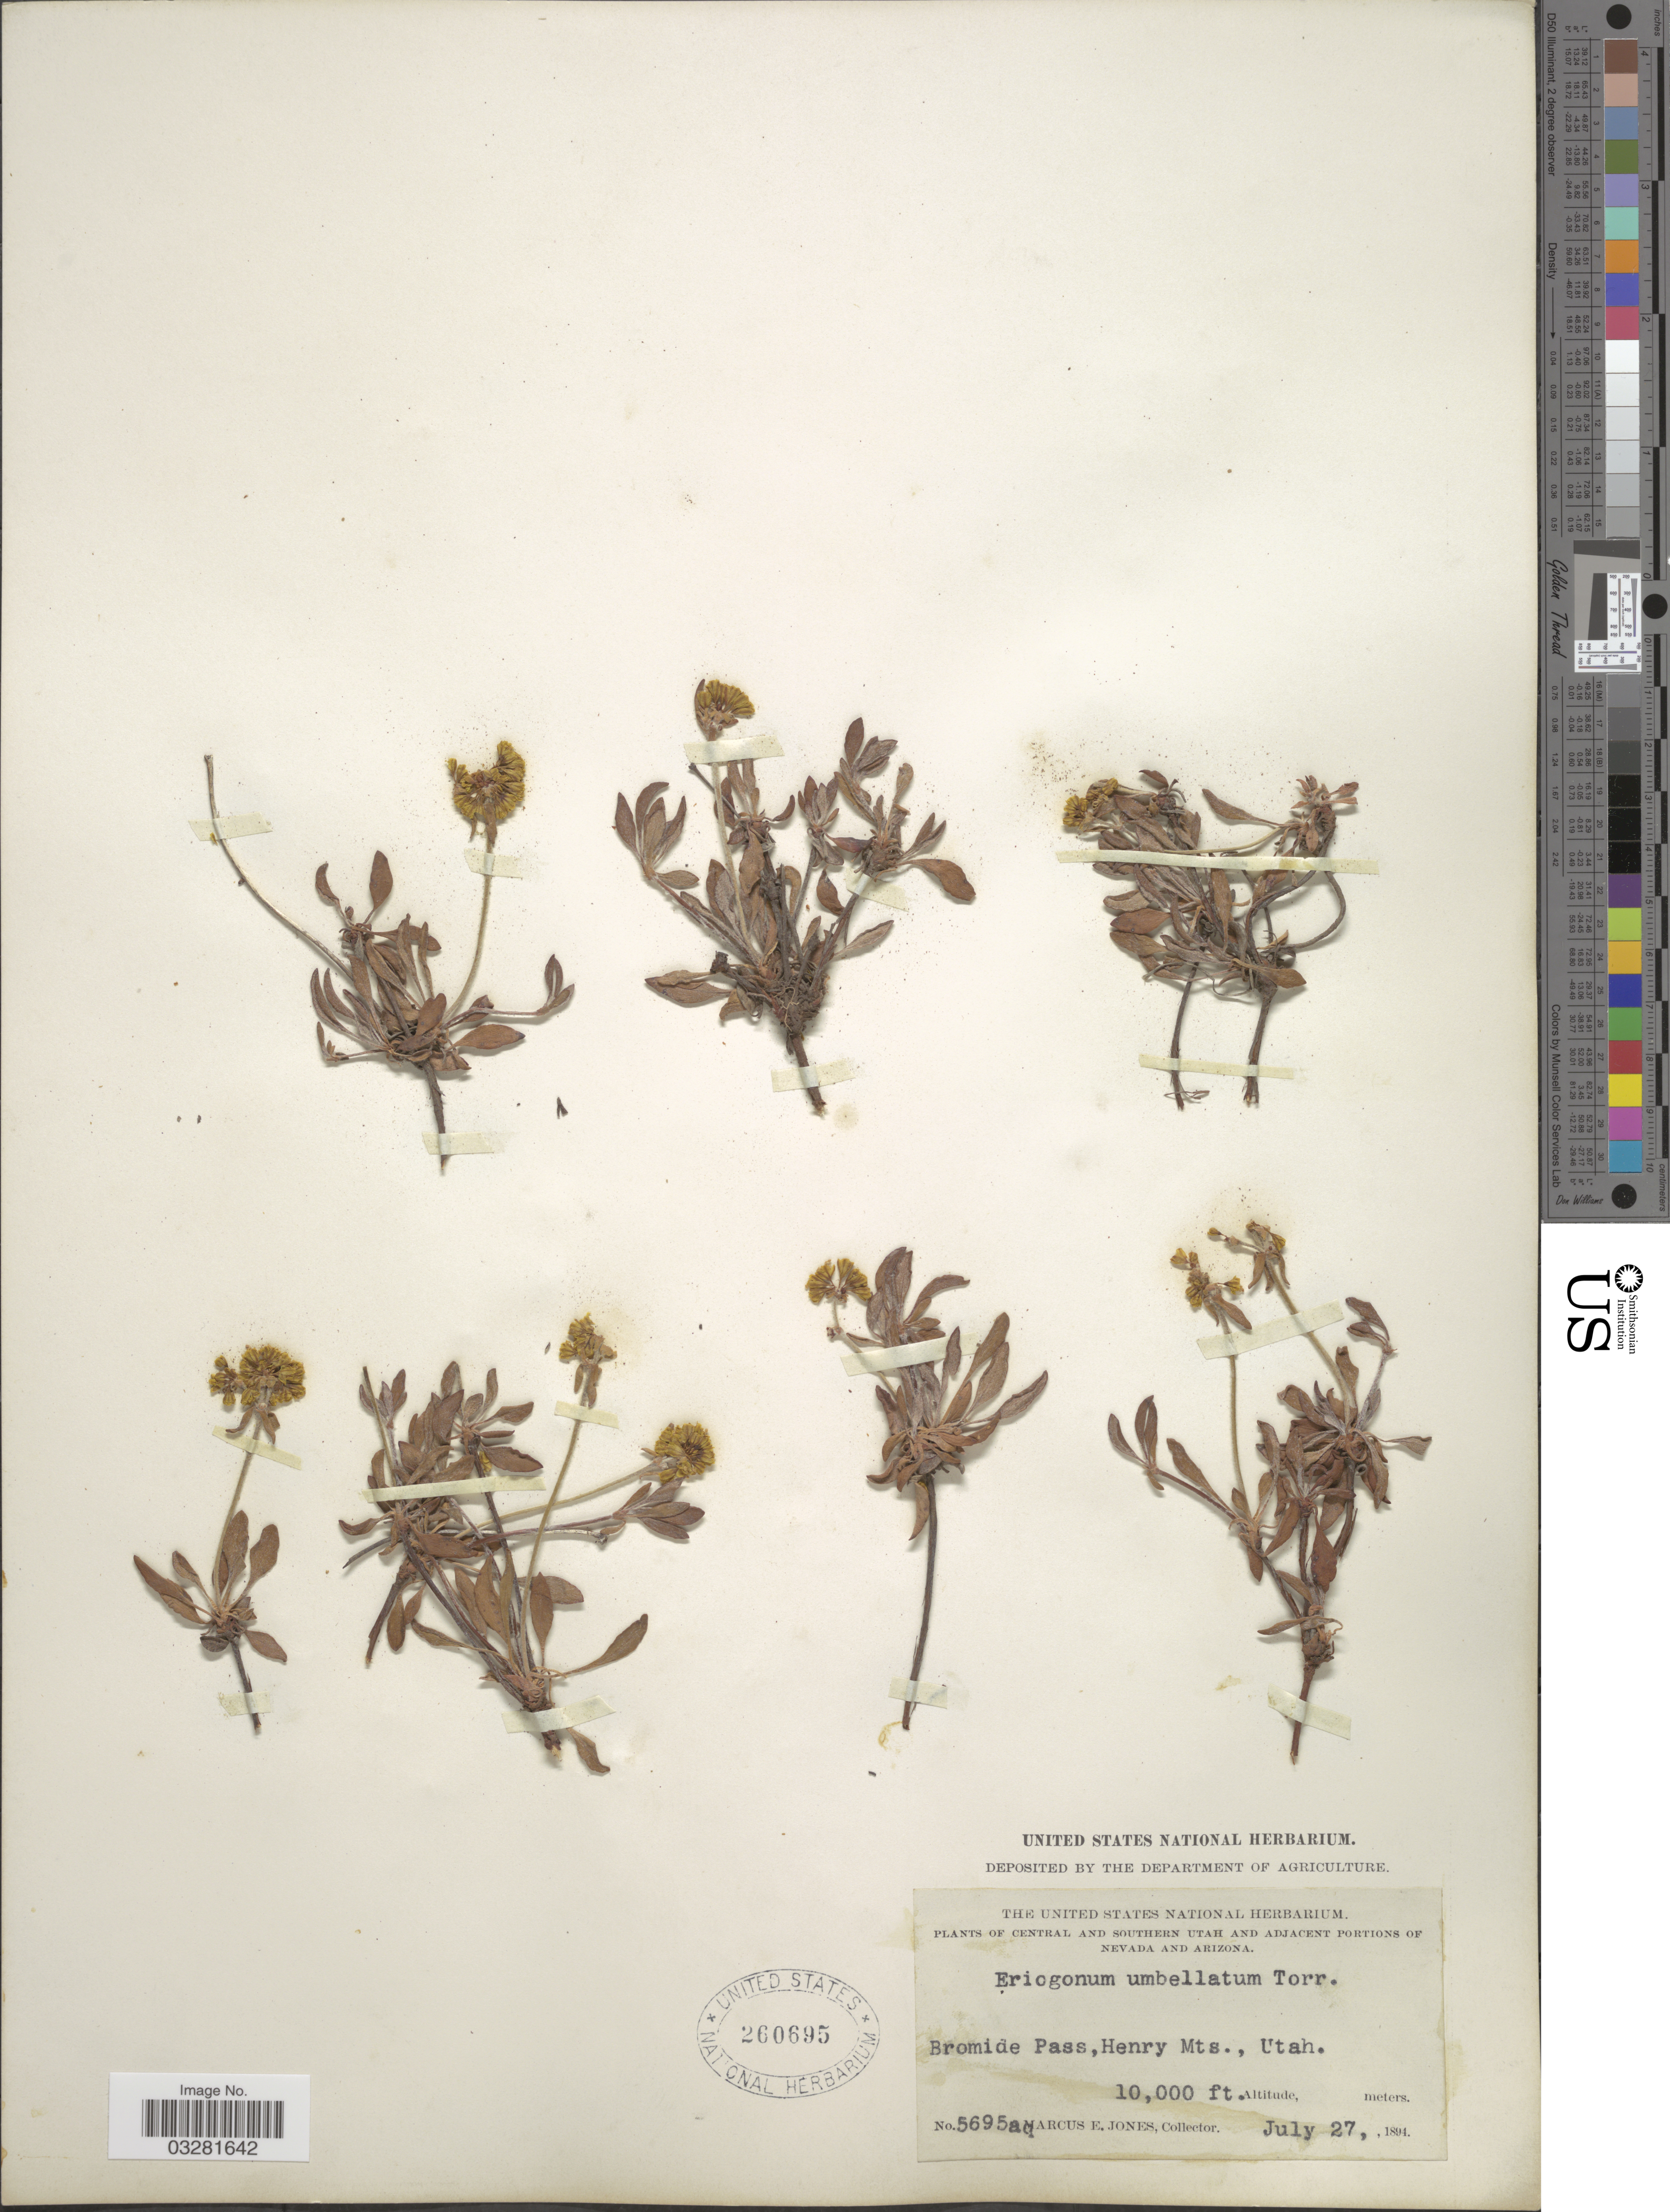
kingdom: Plantae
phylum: Tracheophyta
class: Magnoliopsida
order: Caryophyllales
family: Polygonaceae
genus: Eriogonum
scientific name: Eriogonum umbellatum var. porteri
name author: (Small) S. Stokes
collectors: M. E. Jones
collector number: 5695aq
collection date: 1894-07-27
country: United States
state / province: Utah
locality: Central and southern Utah. Bromide Pass, Henry Mts.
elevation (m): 3048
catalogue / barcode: US 260695